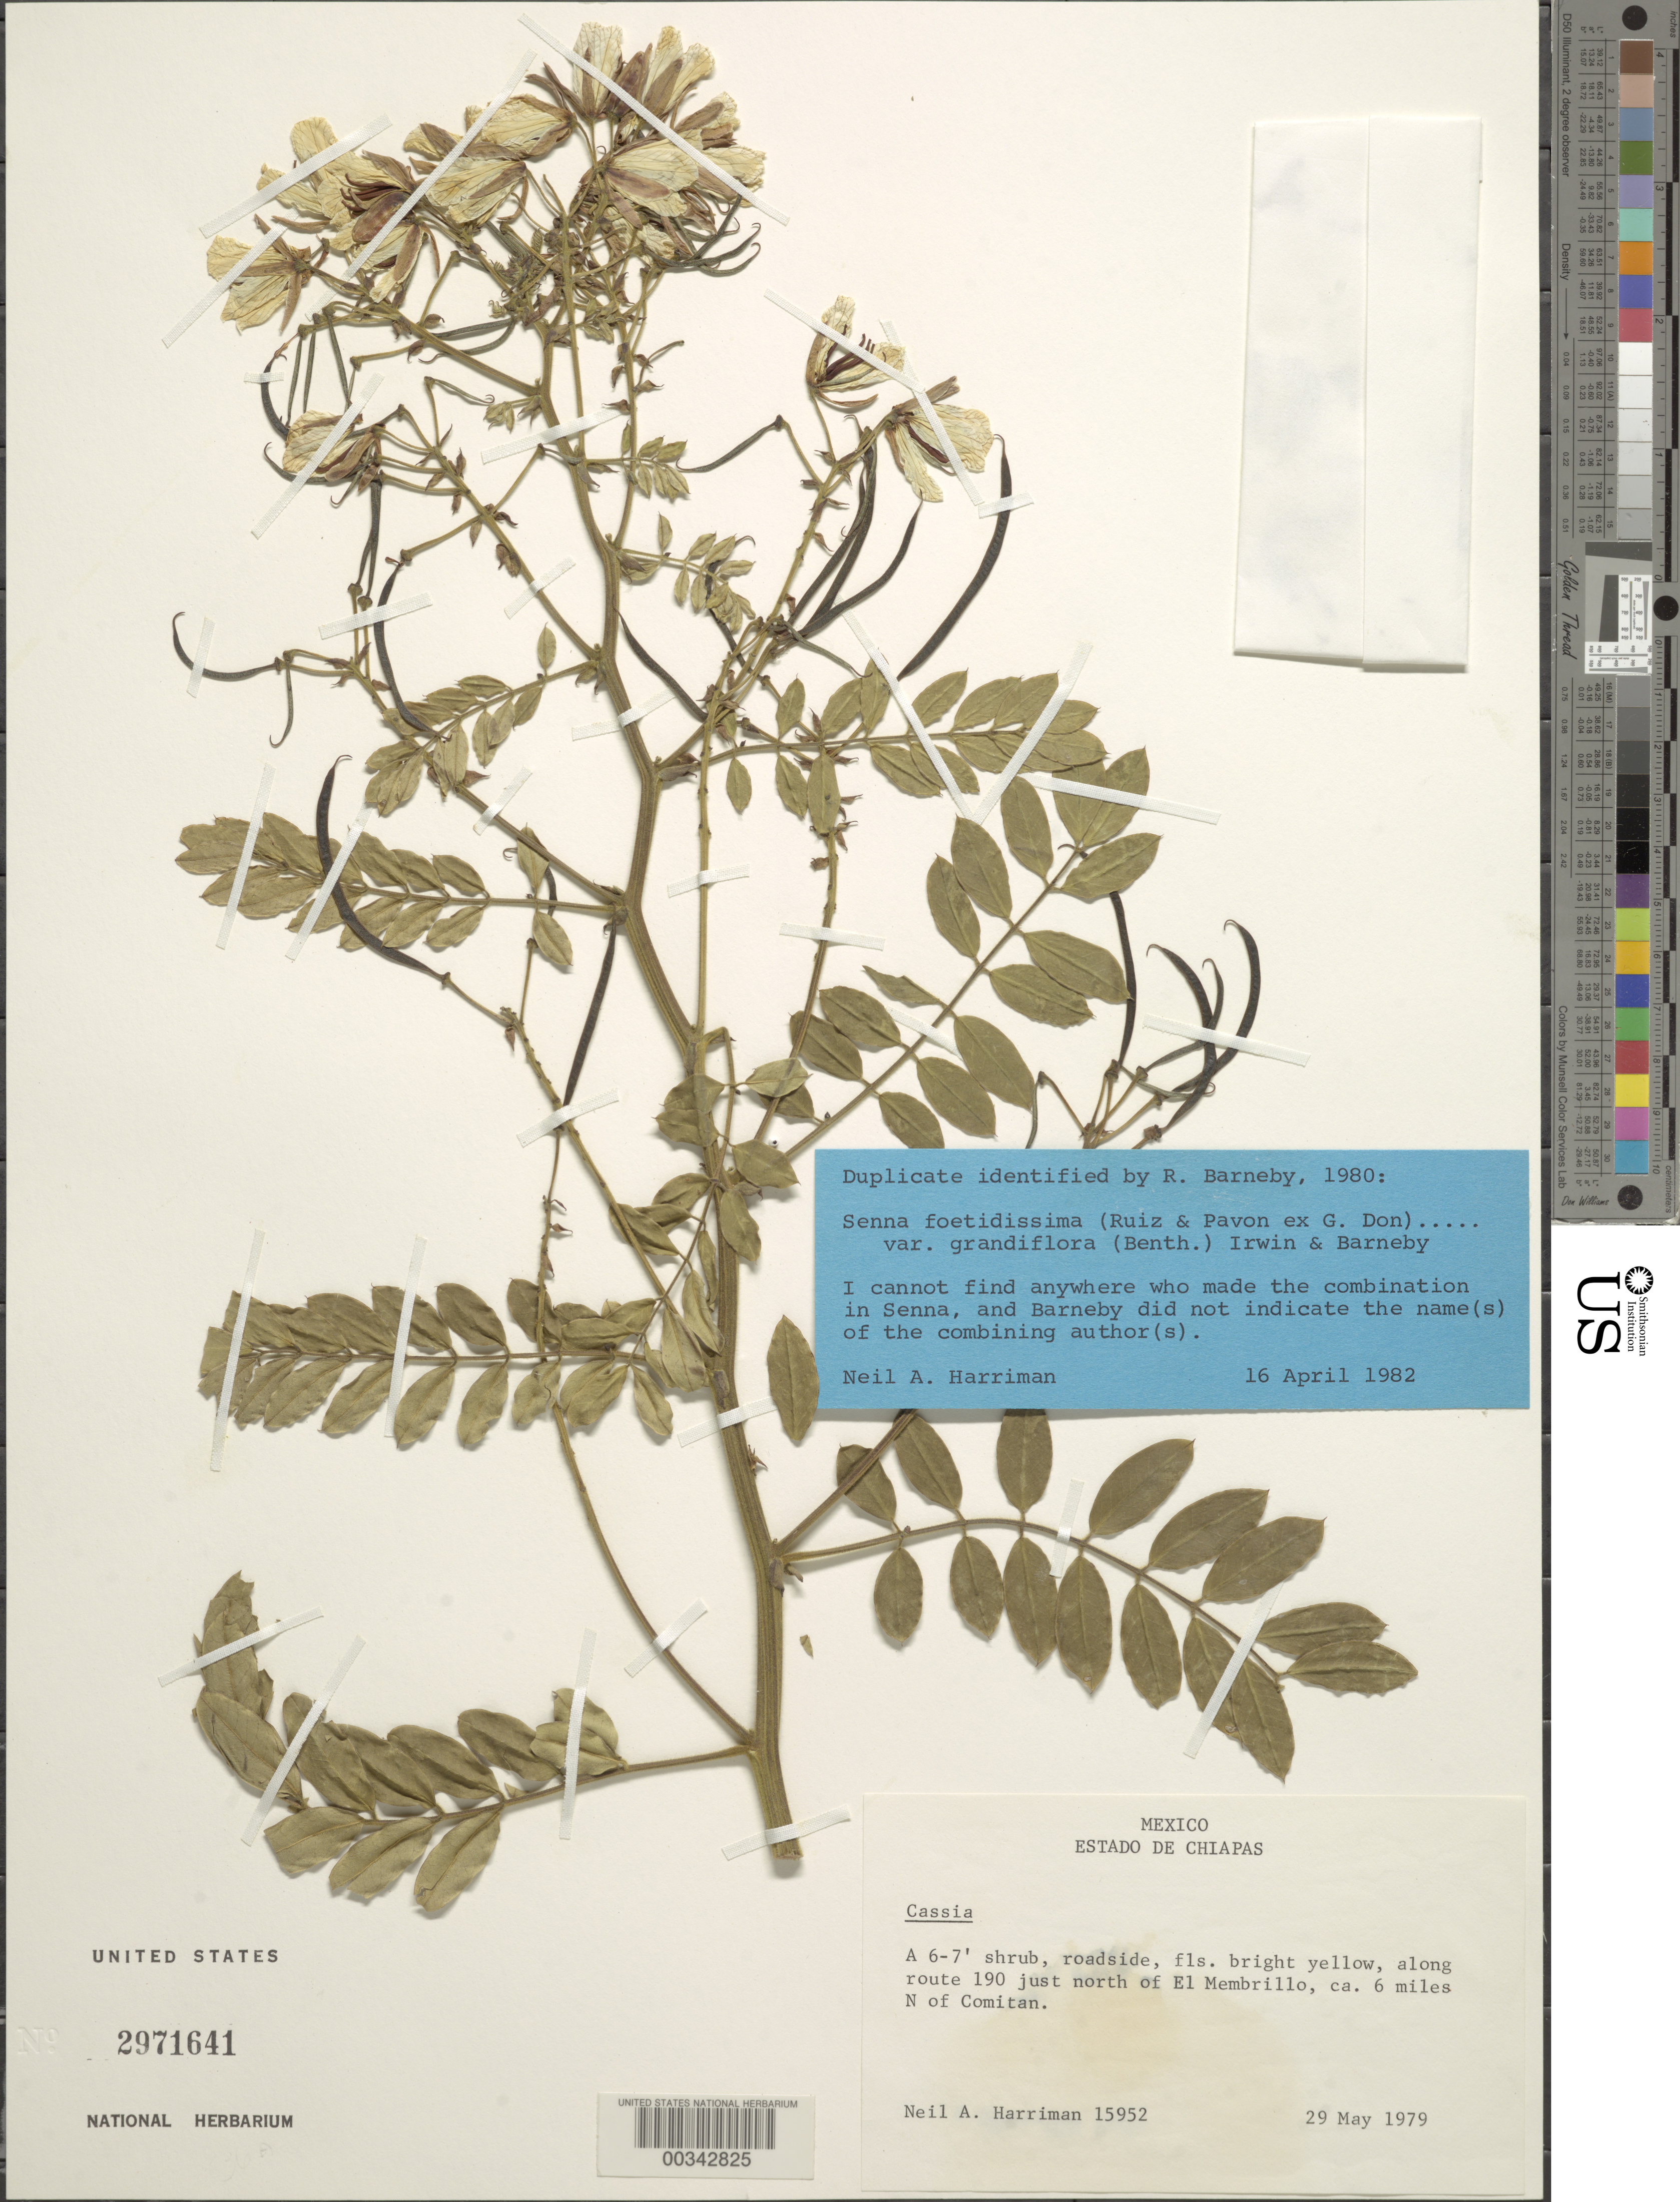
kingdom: Plantae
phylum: Tracheophyta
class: Magnoliopsida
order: Fabales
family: Fabaceae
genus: Senna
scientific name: Senna foetidissima var. grandiflora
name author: (Benth.) H.S. Irwin & Barneby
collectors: N. A. Harriman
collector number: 15952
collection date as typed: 29 May 1979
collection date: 1979-05-29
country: Mexico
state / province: Chiapas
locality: Along route 190 just N of El Membrillo, ca 6 mi N of Comitan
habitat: Roadside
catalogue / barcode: US 2971641